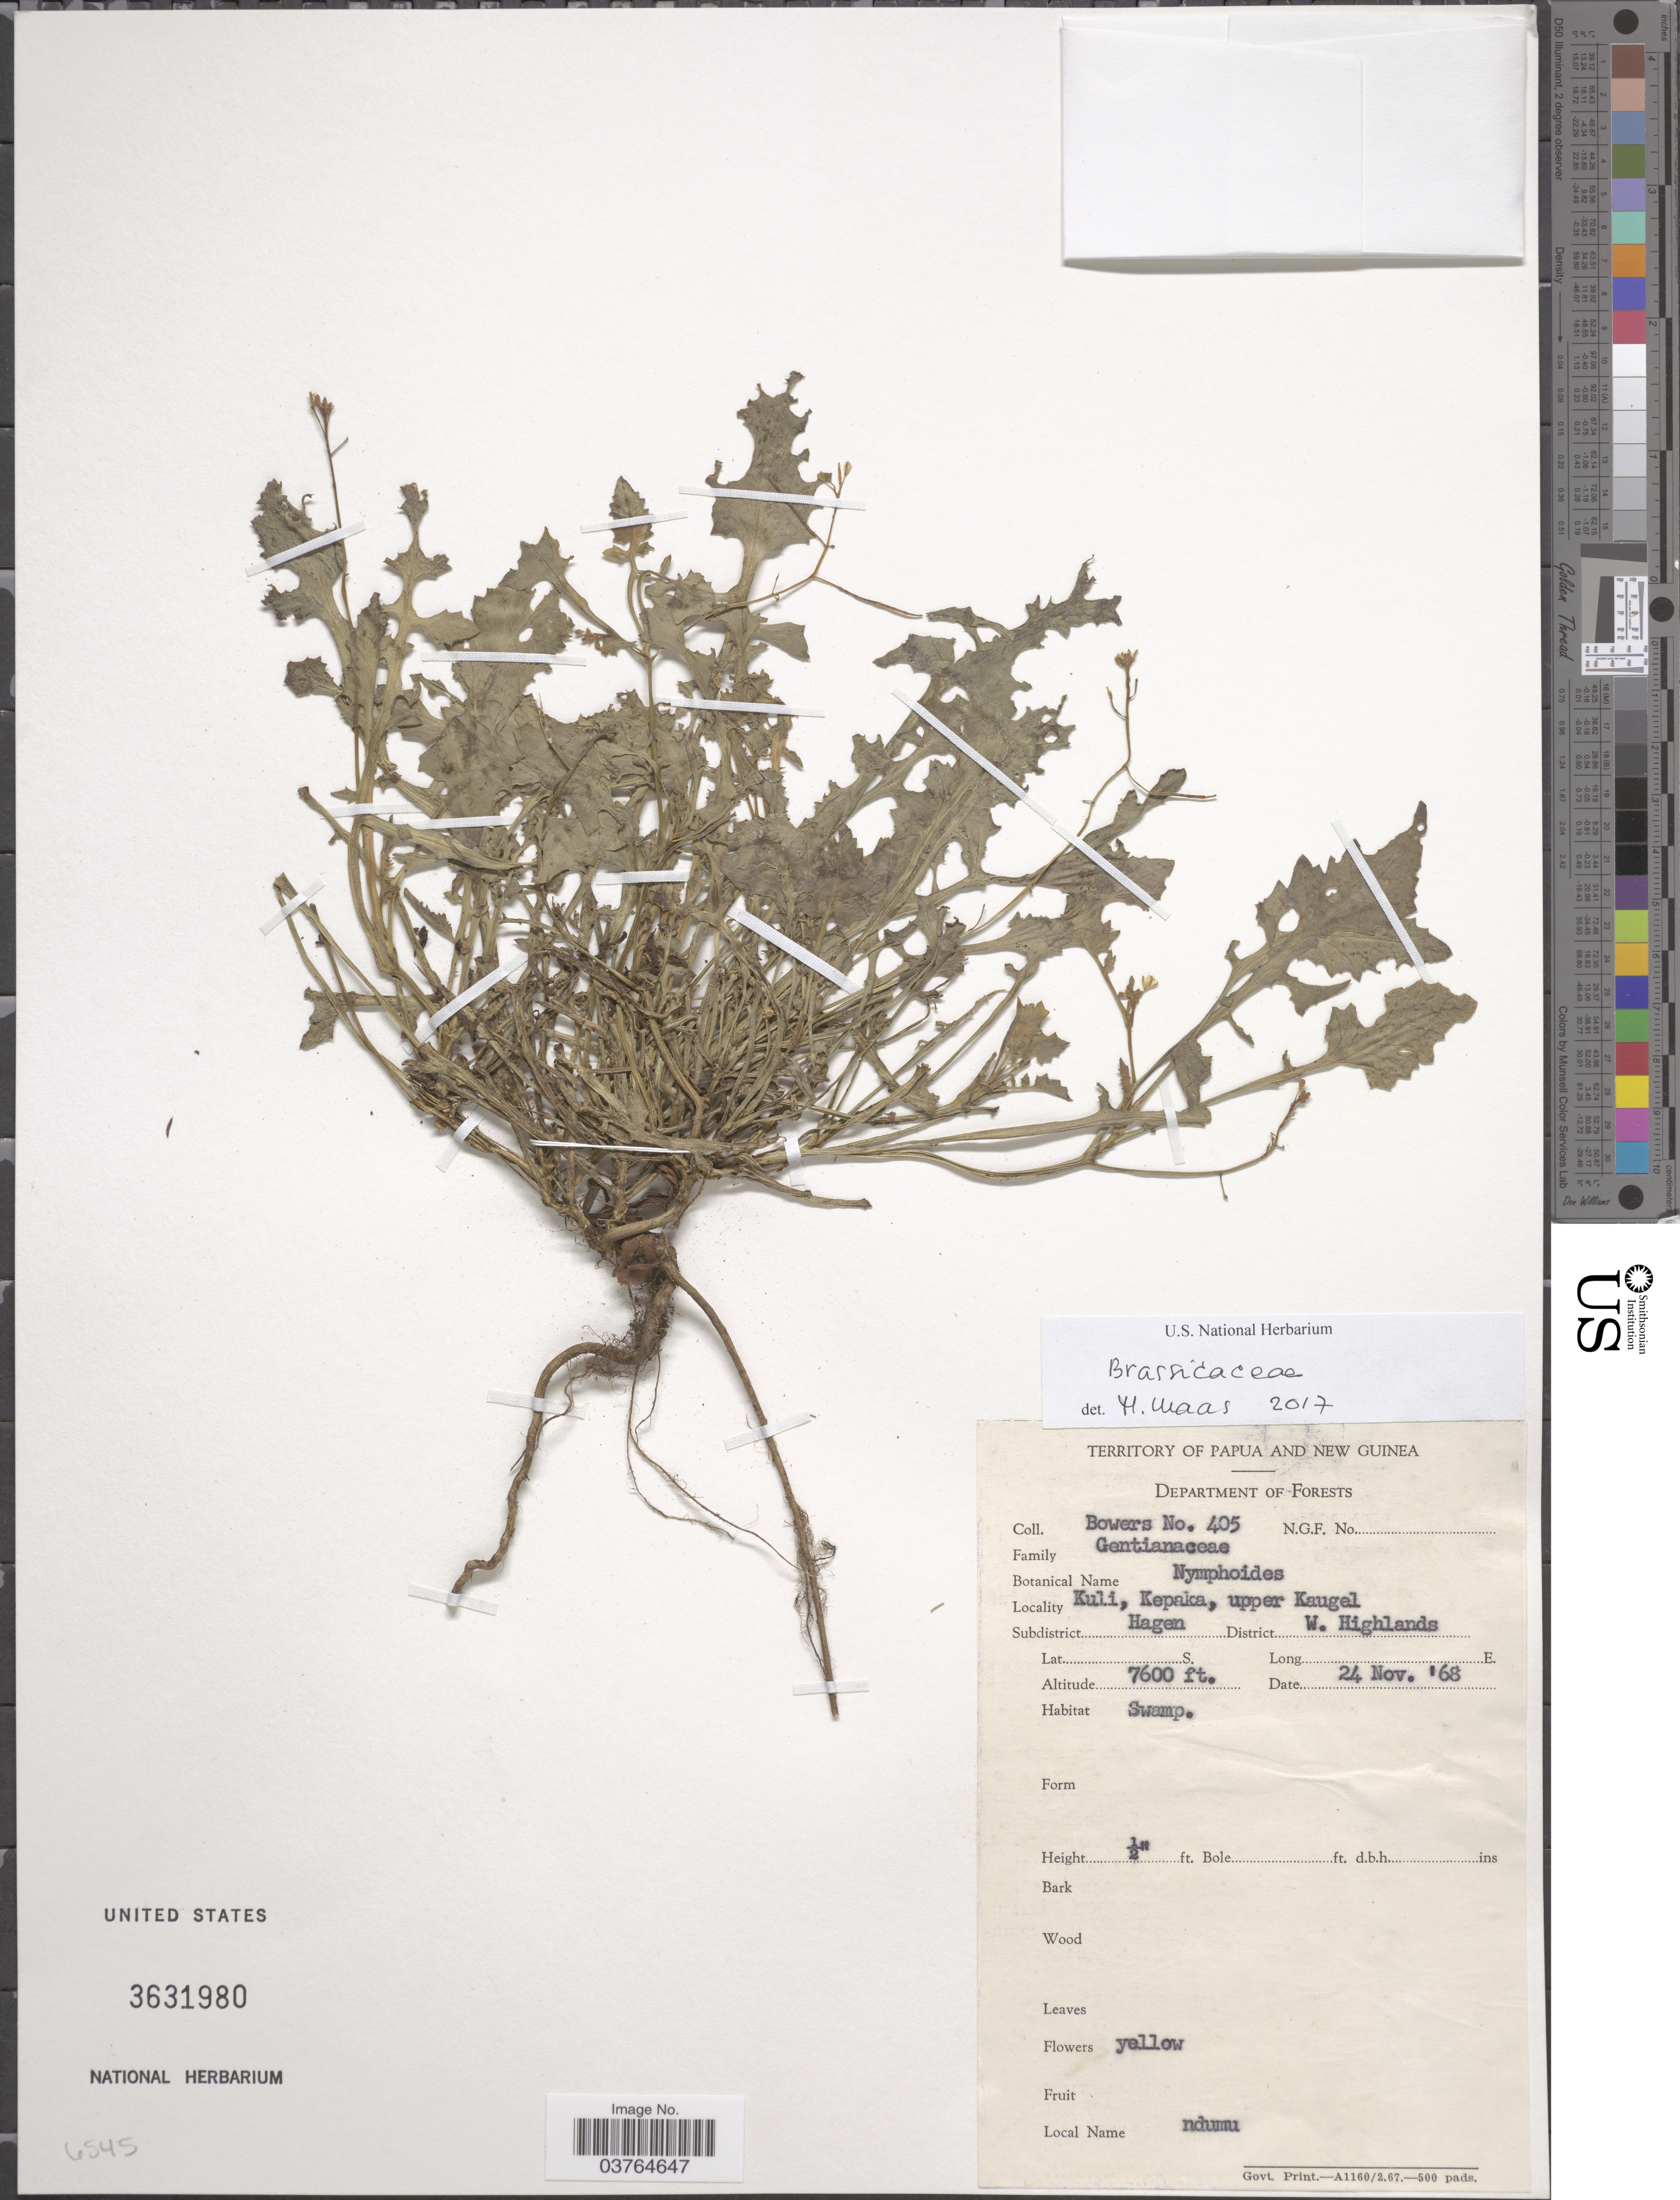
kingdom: Plantae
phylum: Tracheophyta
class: Magnoliopsida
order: Brassicales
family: Brassicaceae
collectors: -. Bowers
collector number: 405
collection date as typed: Transcribed d/m/y: 24/11/68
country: Papua New Guinea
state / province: Western Highlands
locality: New Guinea. Kuli, Kepaka, upper Kaugel. Subdistrict Hagen, District W. Highlands.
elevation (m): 2316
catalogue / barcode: US 3631980